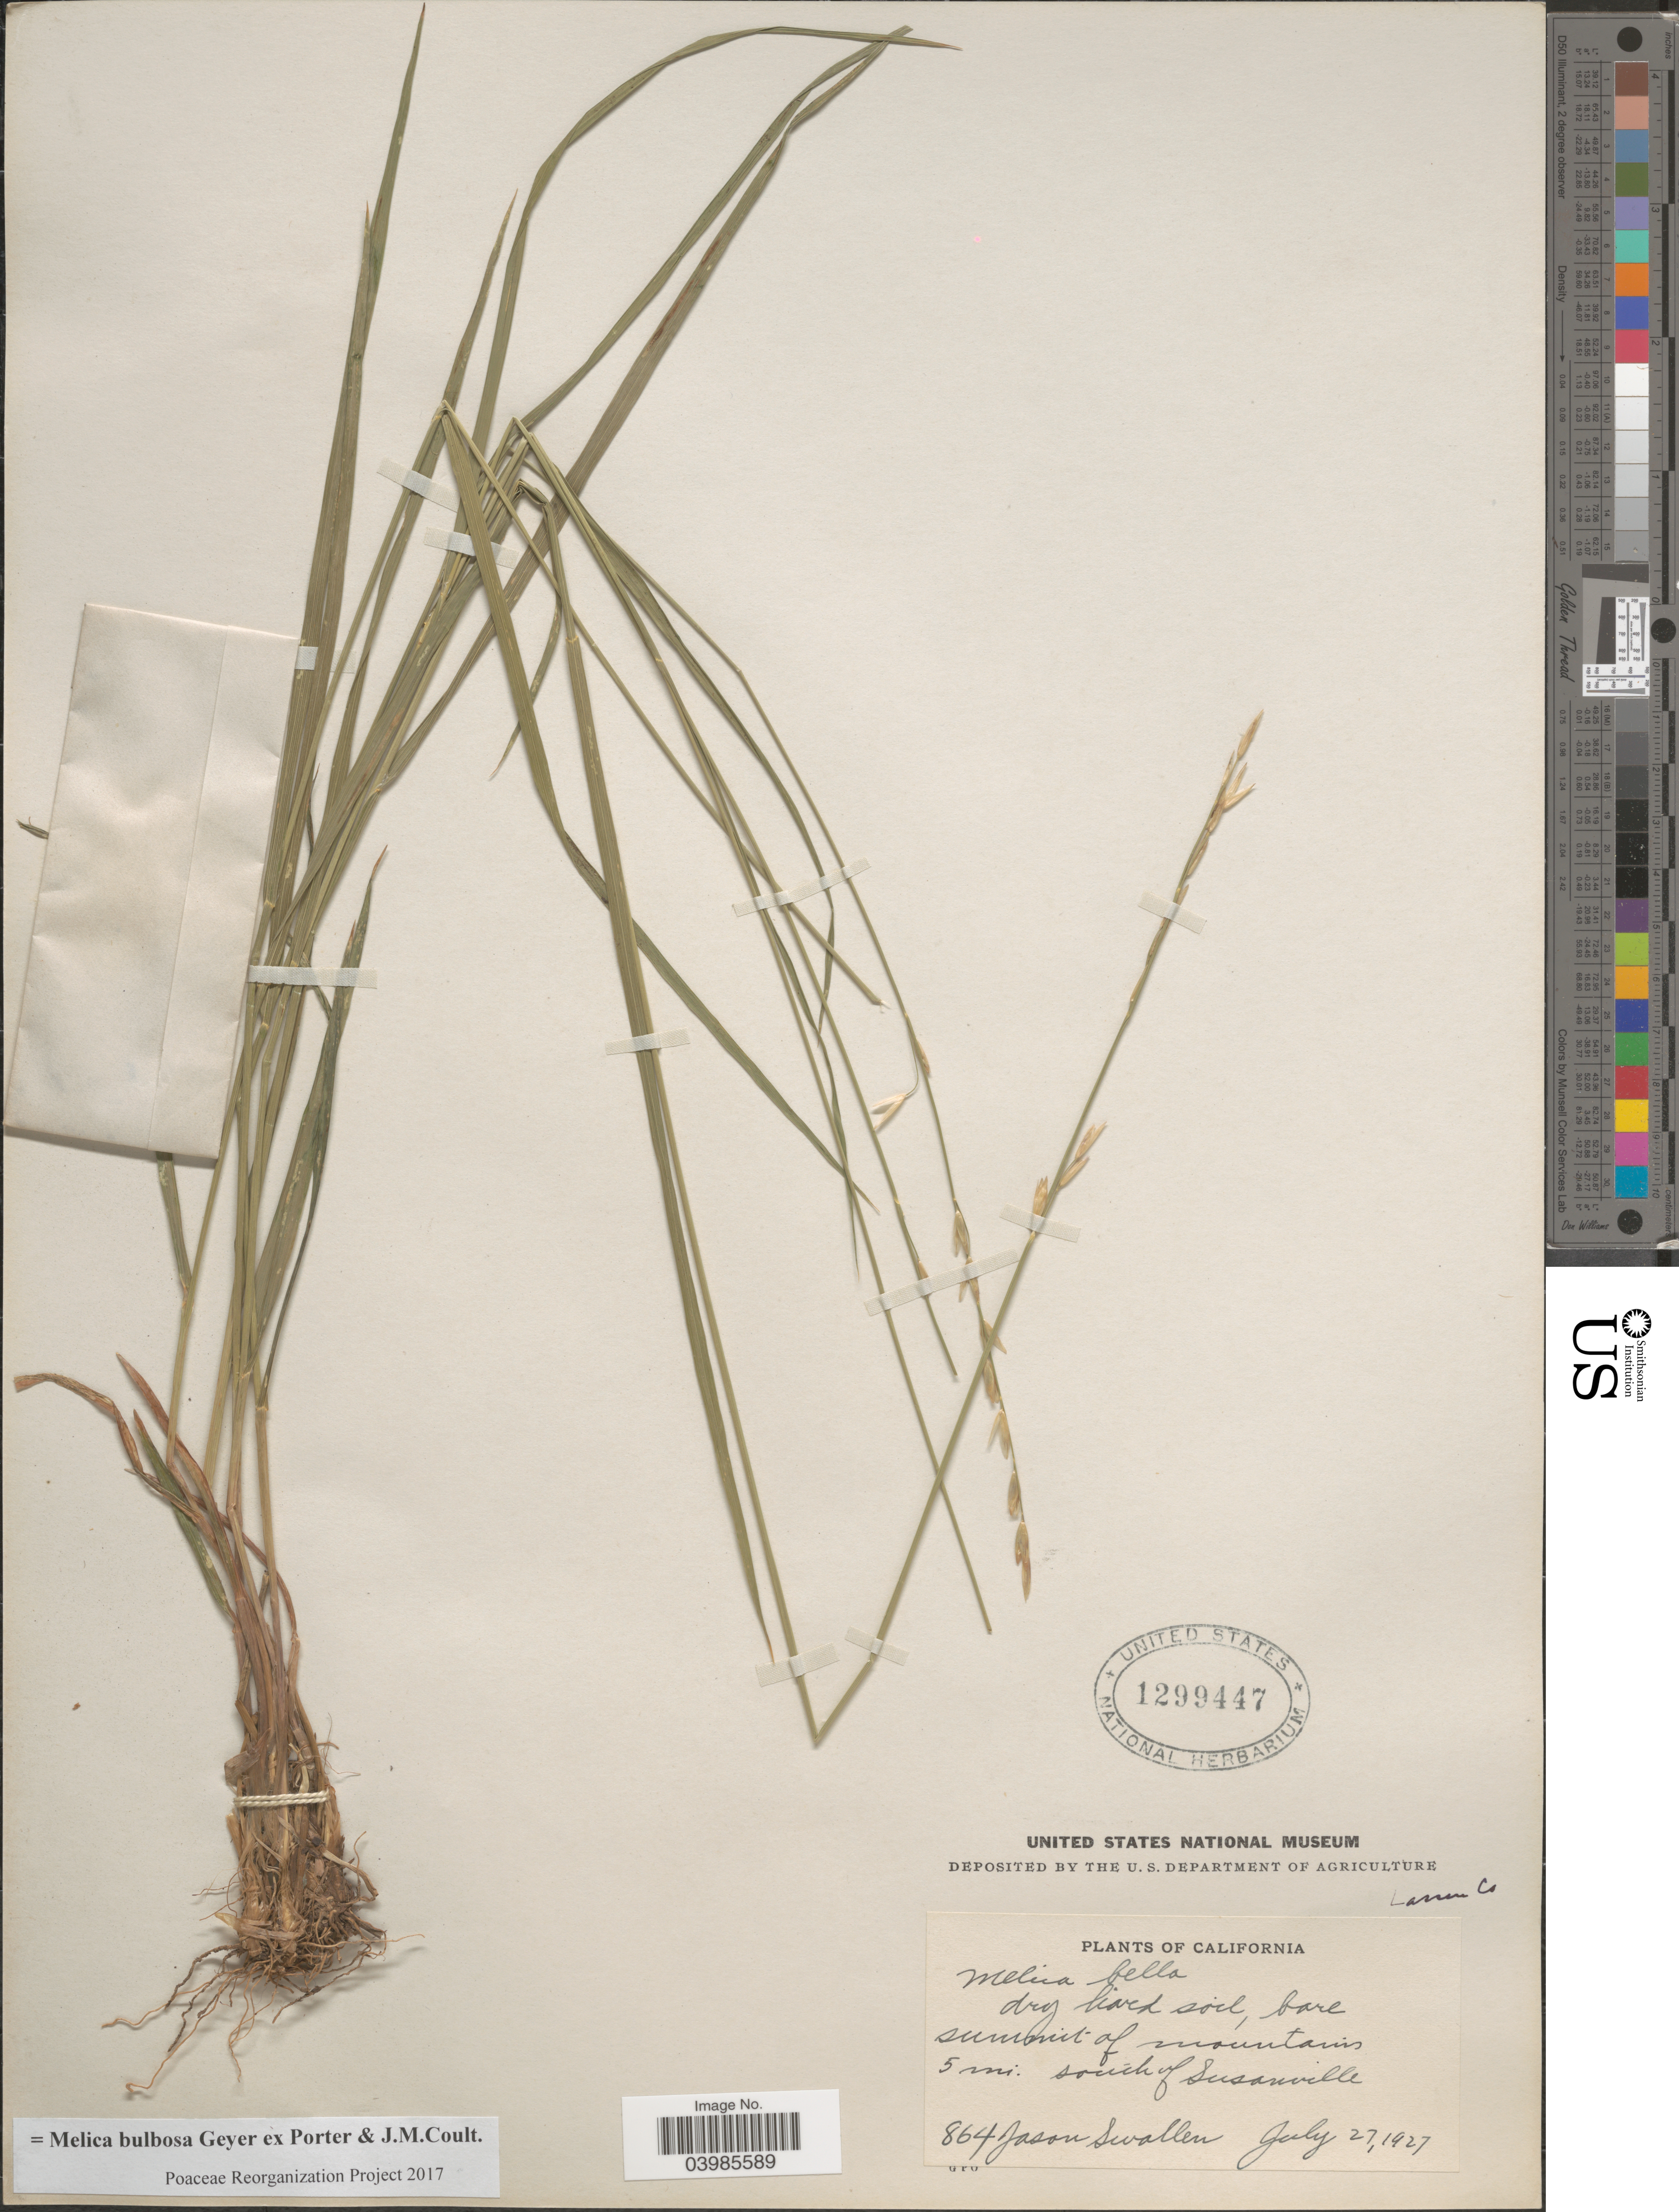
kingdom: Plantae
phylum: Tracheophyta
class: Liliopsida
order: Poales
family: Poaceae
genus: Melica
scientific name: Melica bulbosa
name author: Geyer ex Porter & J.M. Coult.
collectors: J. R. Swallen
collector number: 864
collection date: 1927-07-27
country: United States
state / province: California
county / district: Lassen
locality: Lassen Co. Summit of mountains 5 mi. south of Susanville.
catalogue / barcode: US 1299447